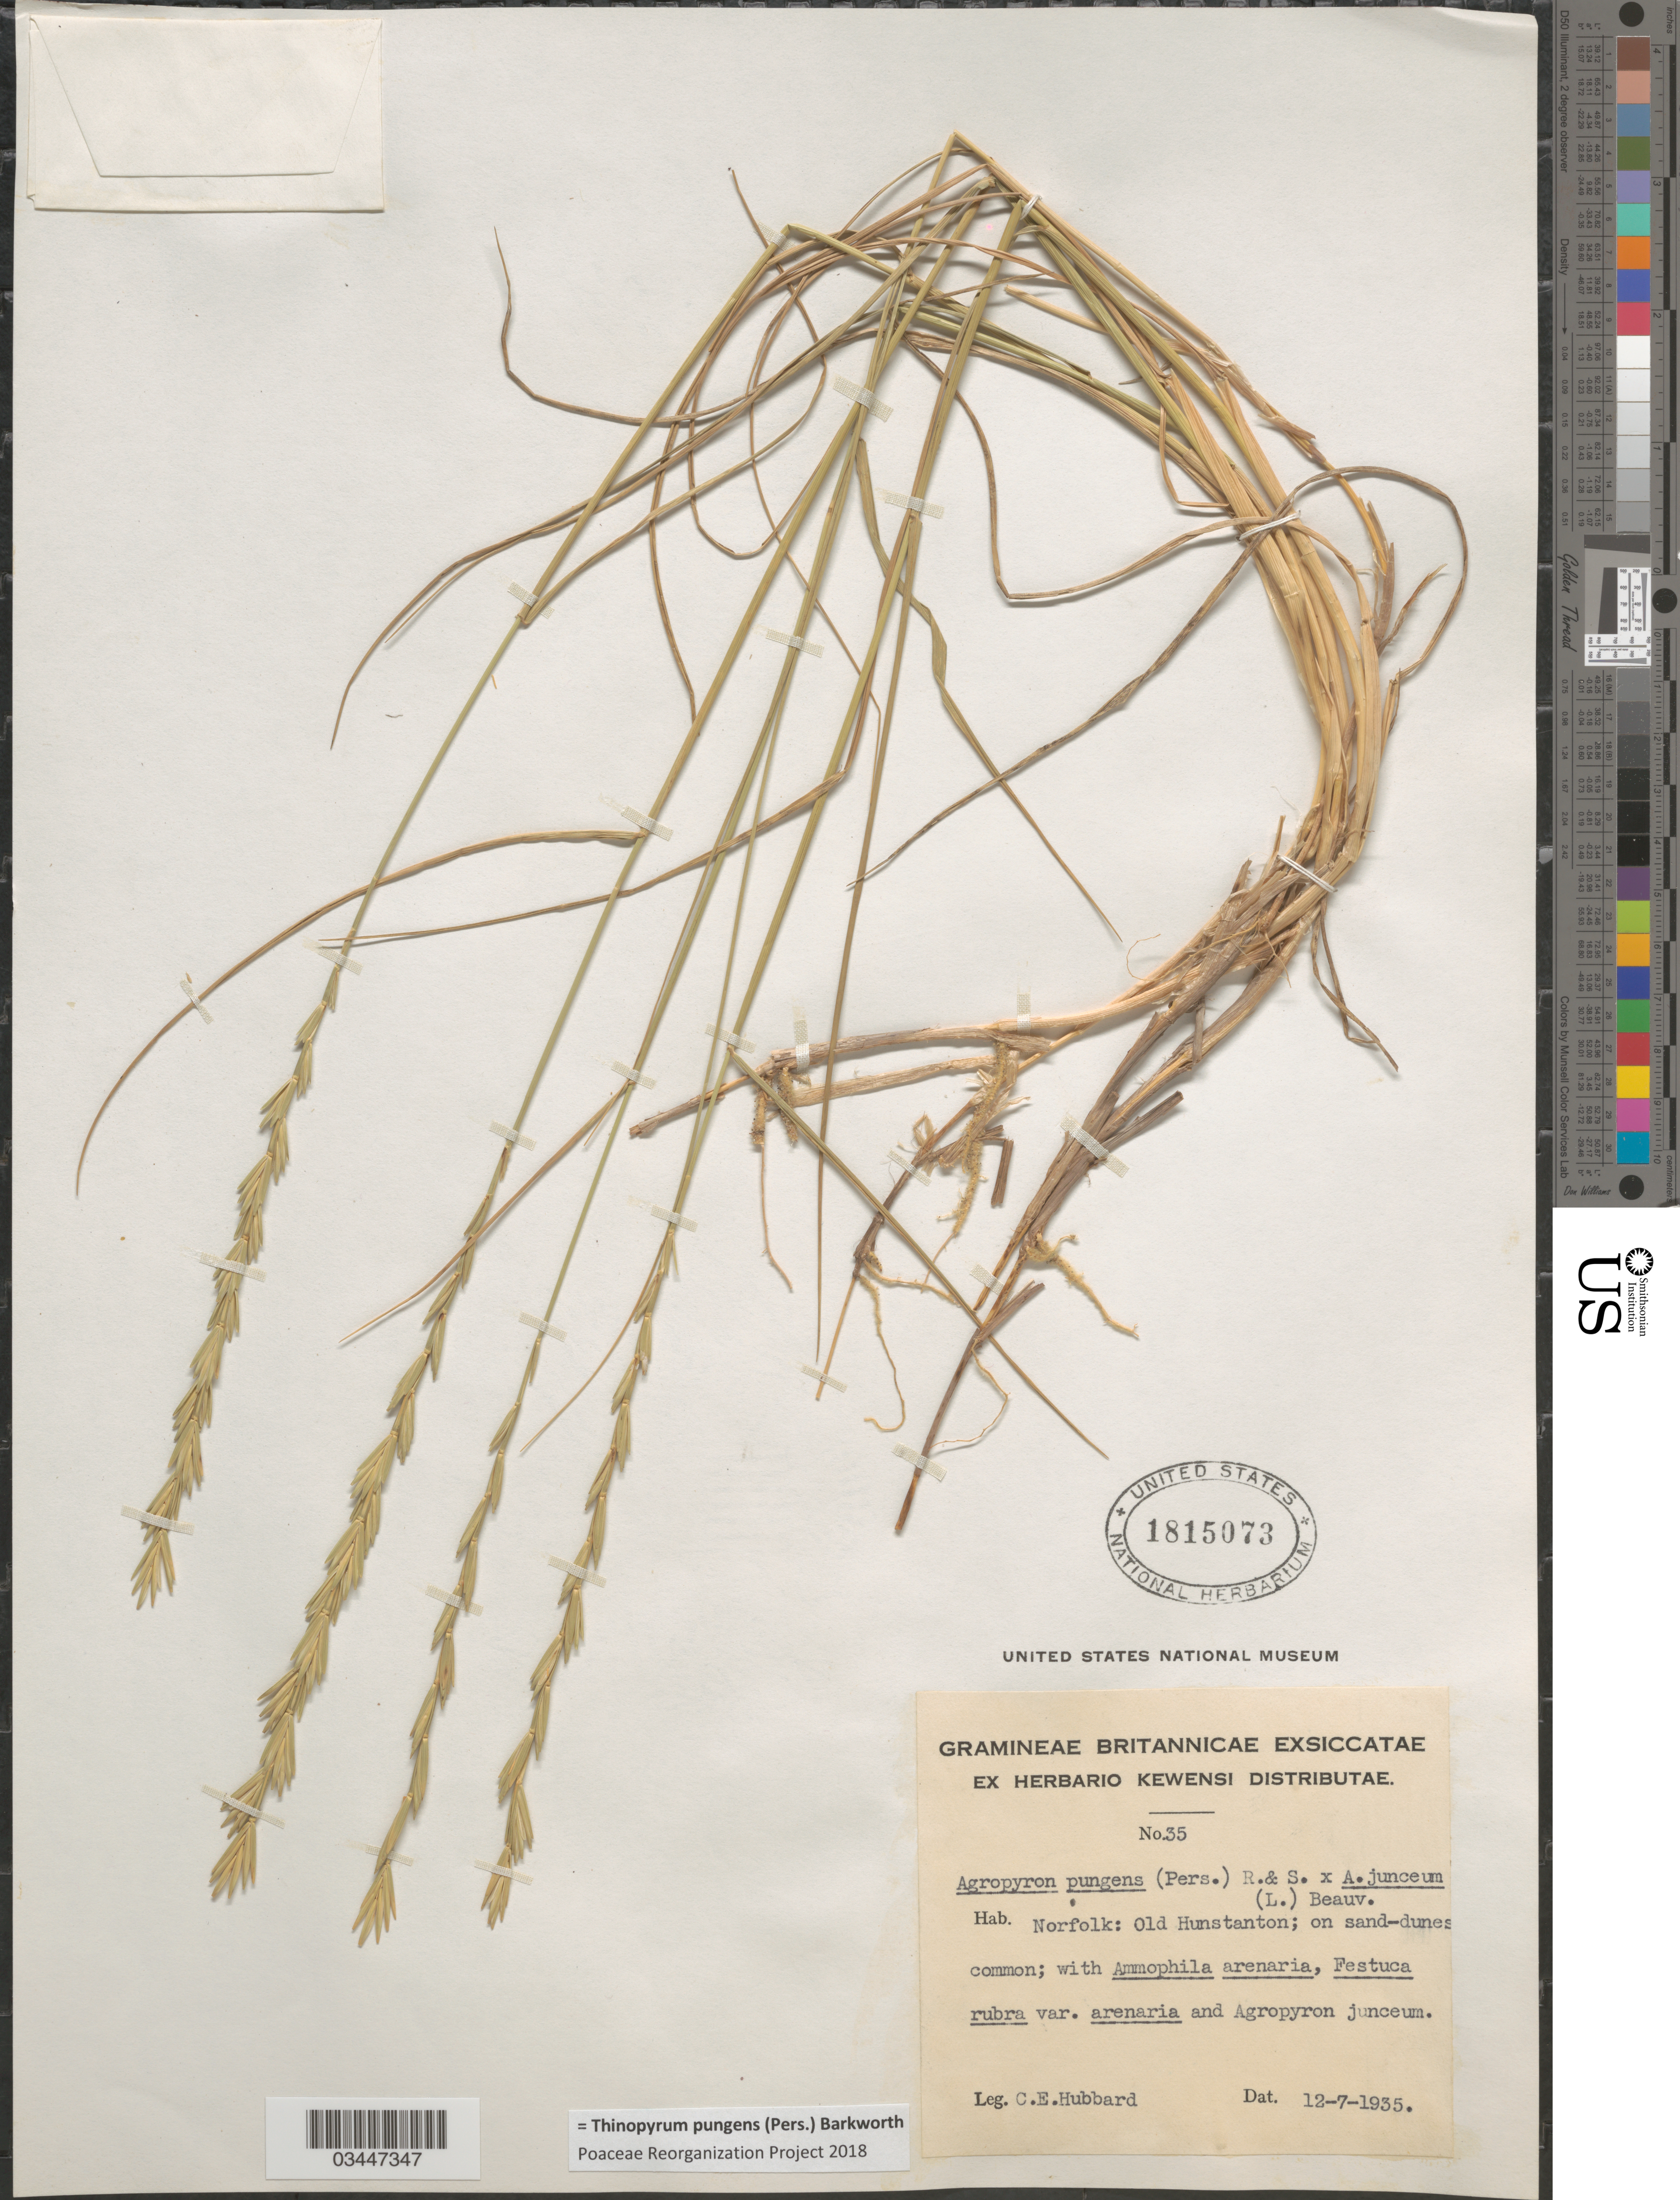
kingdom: Plantae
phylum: Tracheophyta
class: Liliopsida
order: Poales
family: Poaceae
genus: Thinopyrum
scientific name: Thinopyrum pungens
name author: (Pers.) Barkworth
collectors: C. E. Hubbard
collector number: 35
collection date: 1935-07-12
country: United Kingdom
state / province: England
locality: Britannicae. Norfolk: Old Hunstanton; on sand-dunes.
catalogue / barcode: US 1815073